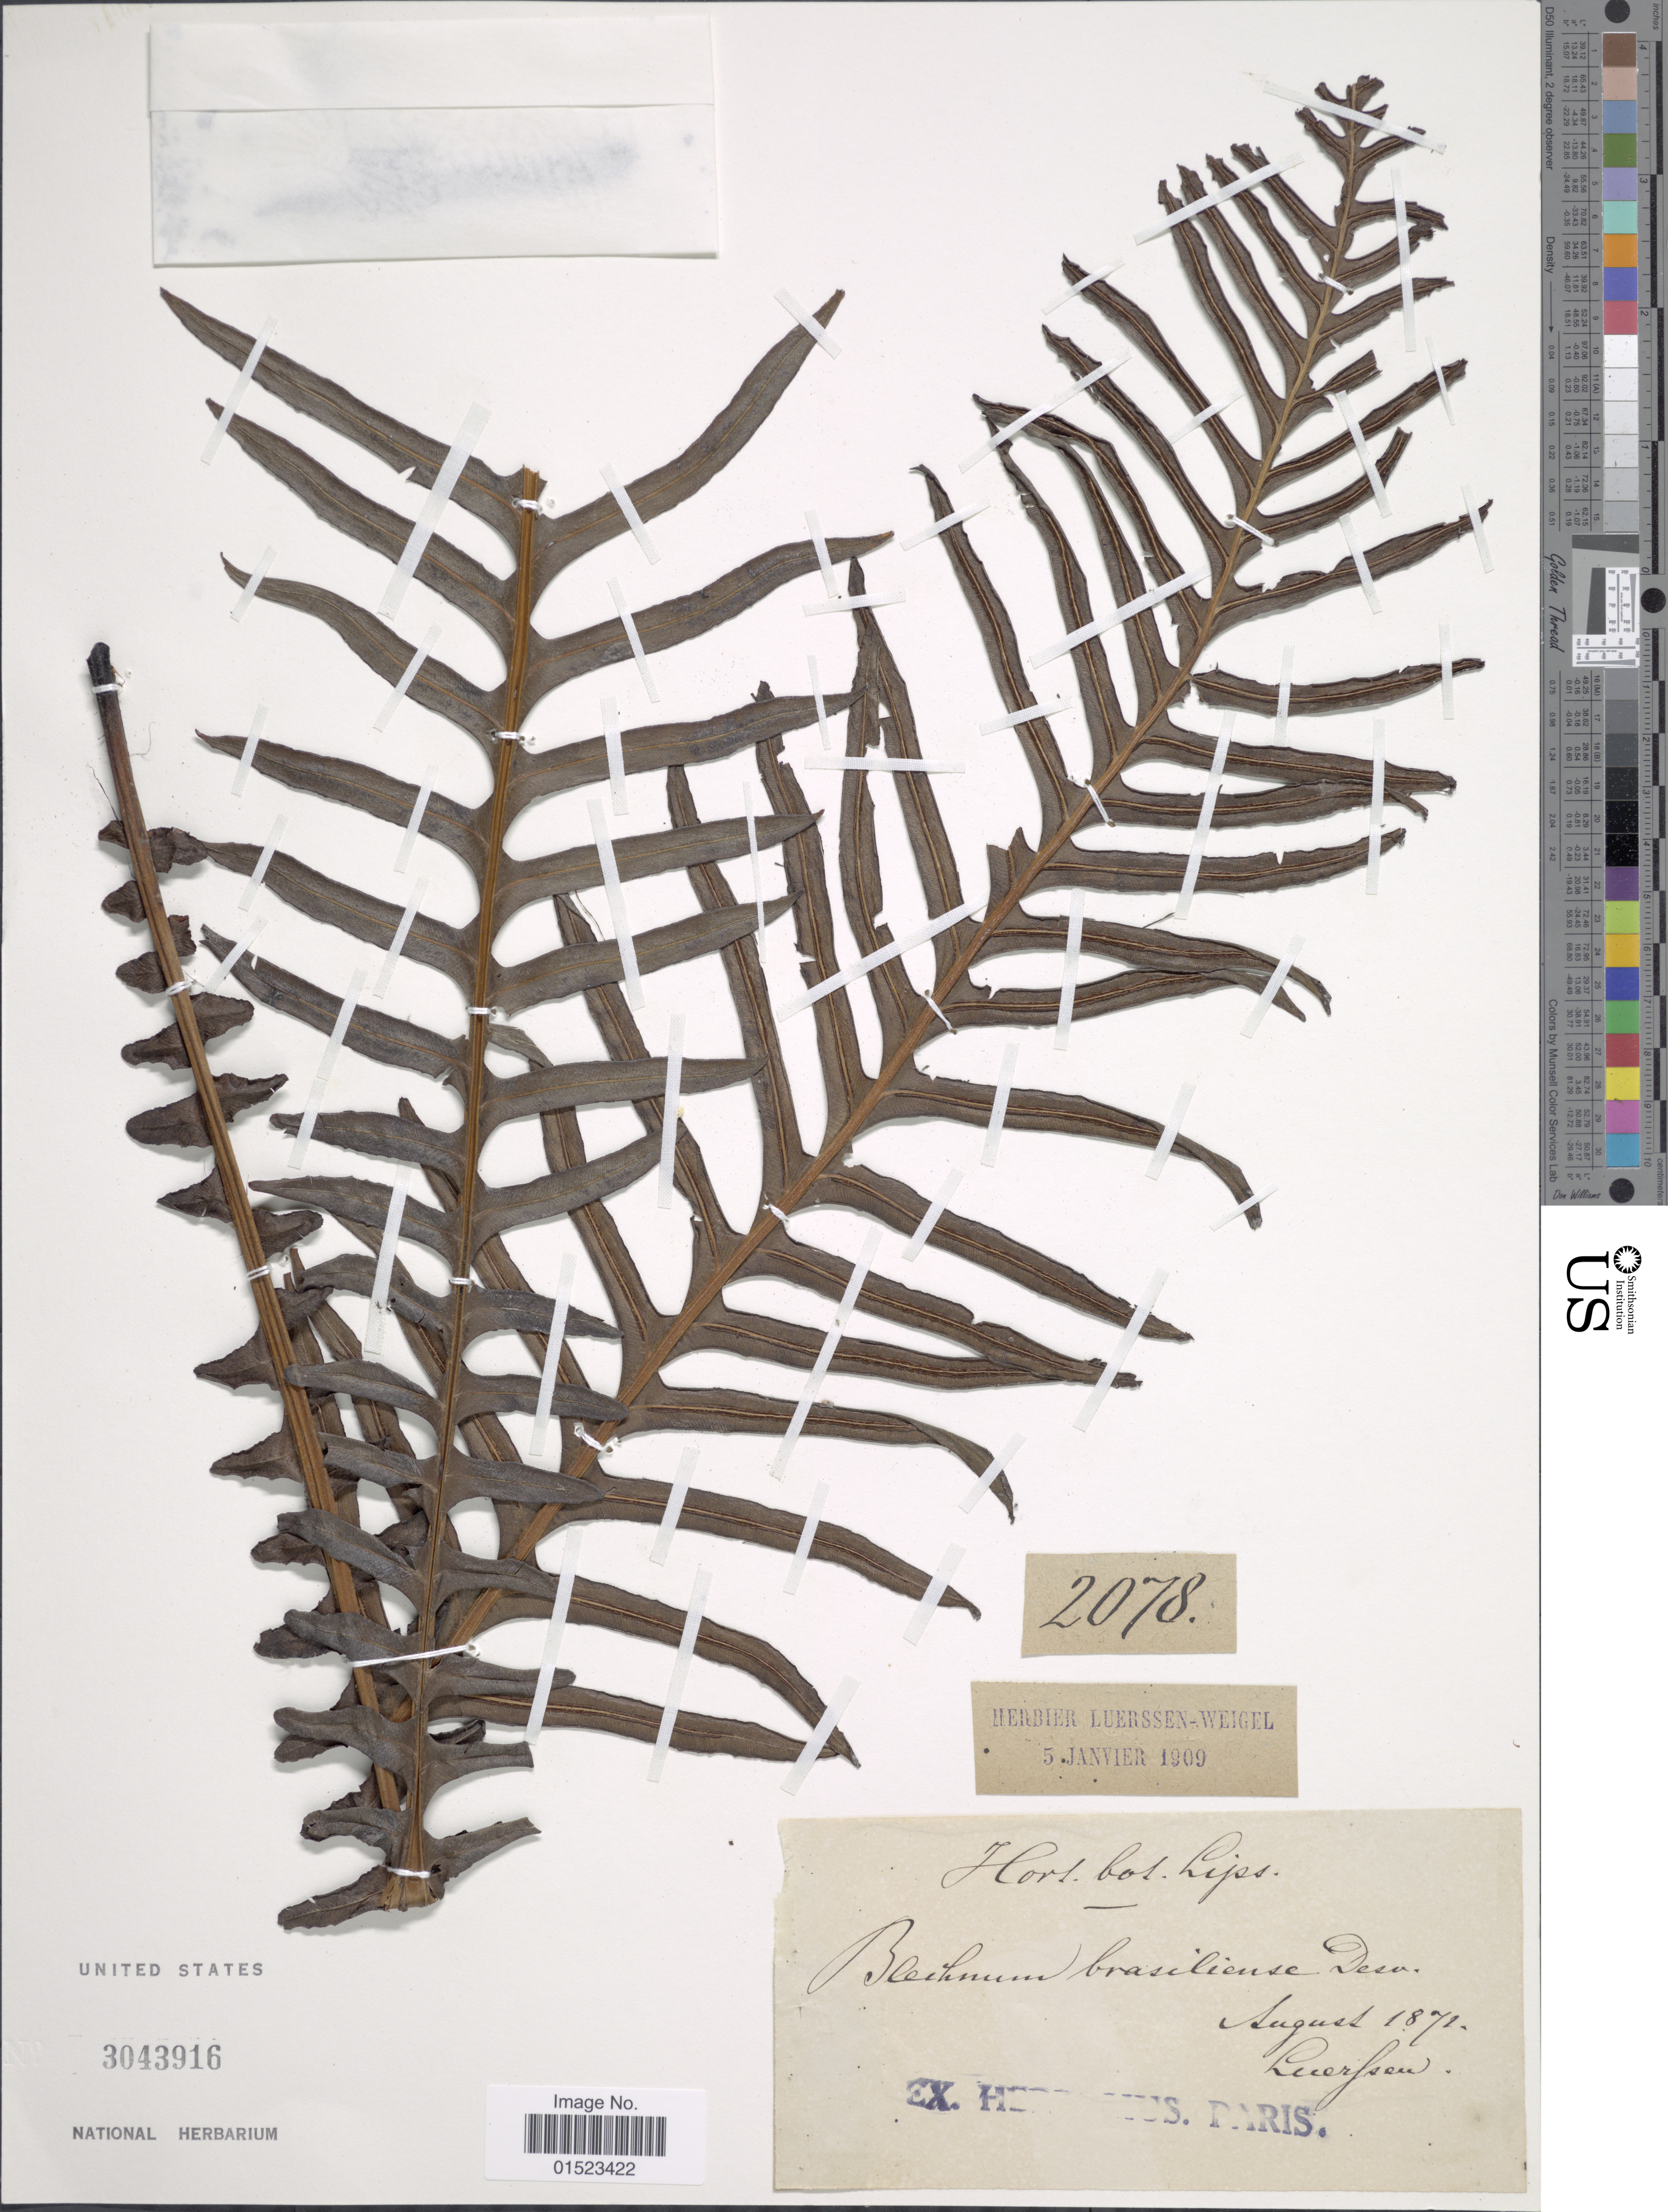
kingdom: Plantae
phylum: Tracheophyta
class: Polypodiopsida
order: Polypodiales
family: Blechnaceae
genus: Blechnum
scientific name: Blechnum brasiliense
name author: Desv.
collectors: Luerssen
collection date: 1872-09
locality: Hort. bot. Lips [interpreted]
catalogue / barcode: US 3043916